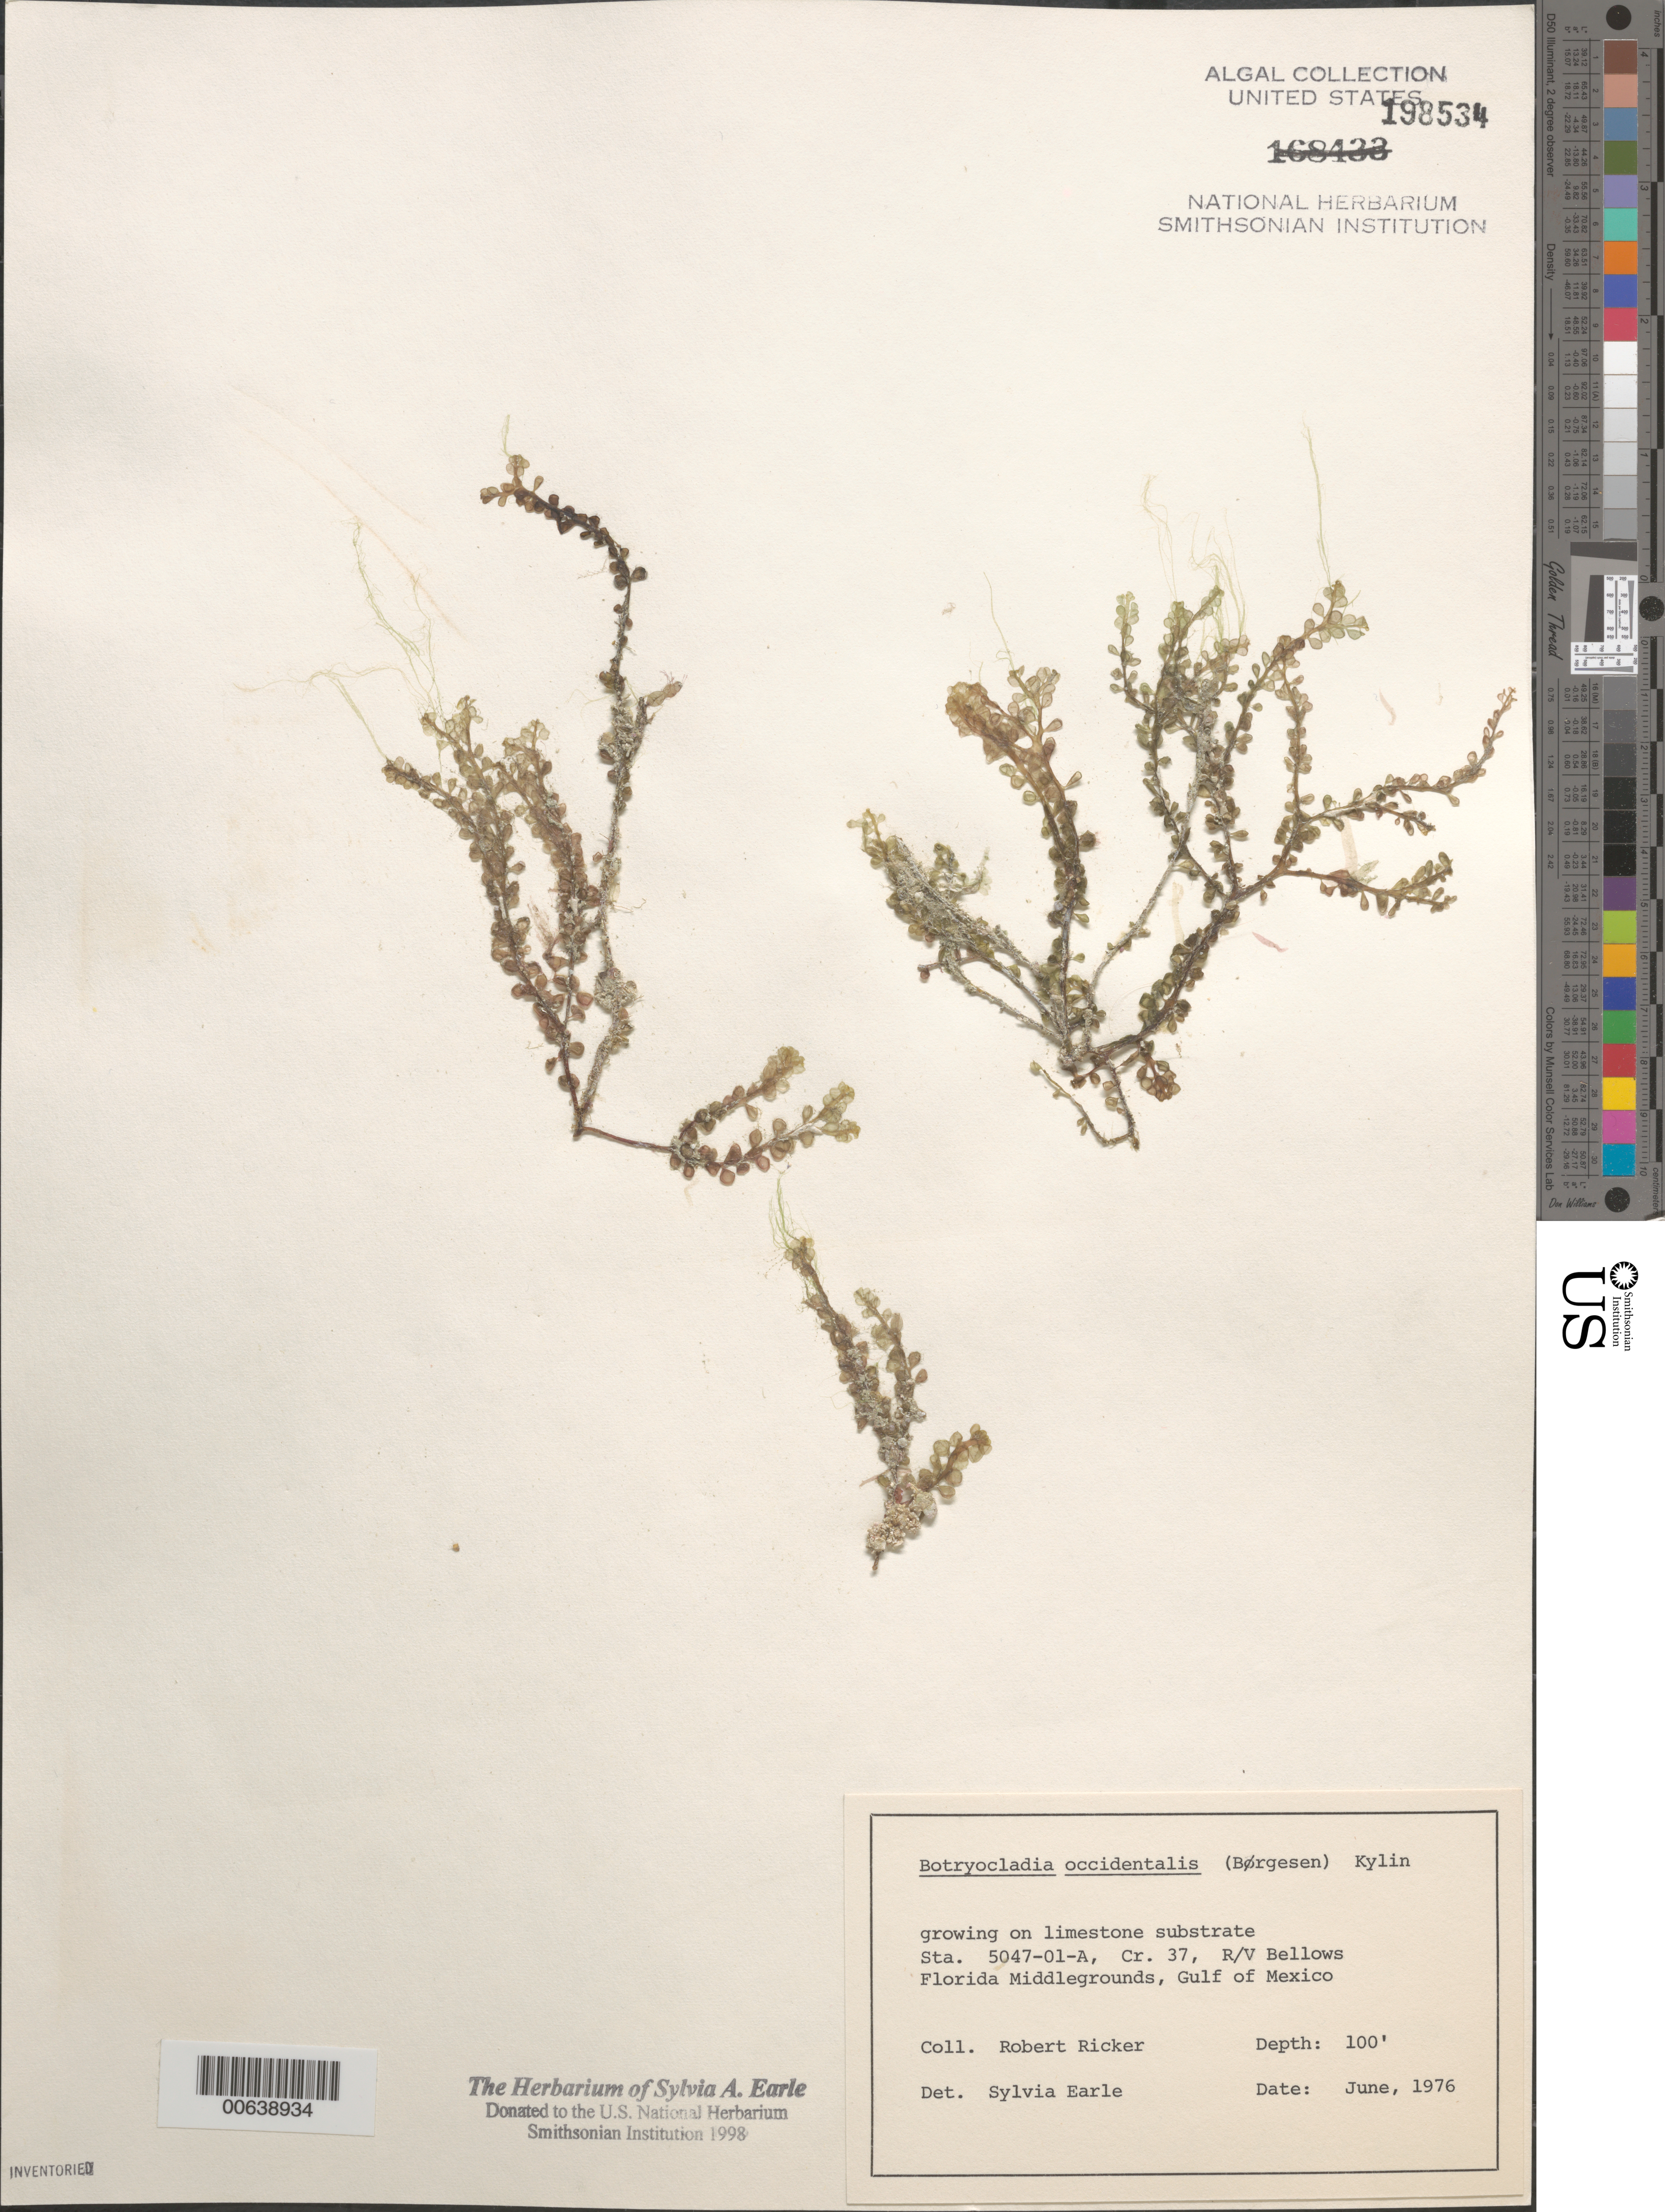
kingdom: Plantae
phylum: Rhodophyta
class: Florideophyceae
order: Rhodymeniales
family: Rhodymeniaceae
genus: Botryocladia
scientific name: Botryocladia occidentalis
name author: (Børgesen) Kylin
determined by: Earle, S. A.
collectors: R. Ricker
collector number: Station 5047-01-a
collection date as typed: Jun 1976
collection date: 1976-06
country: United States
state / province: Florida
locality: Florida Middle Grounds, Gulf of Mexico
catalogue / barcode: US 198534